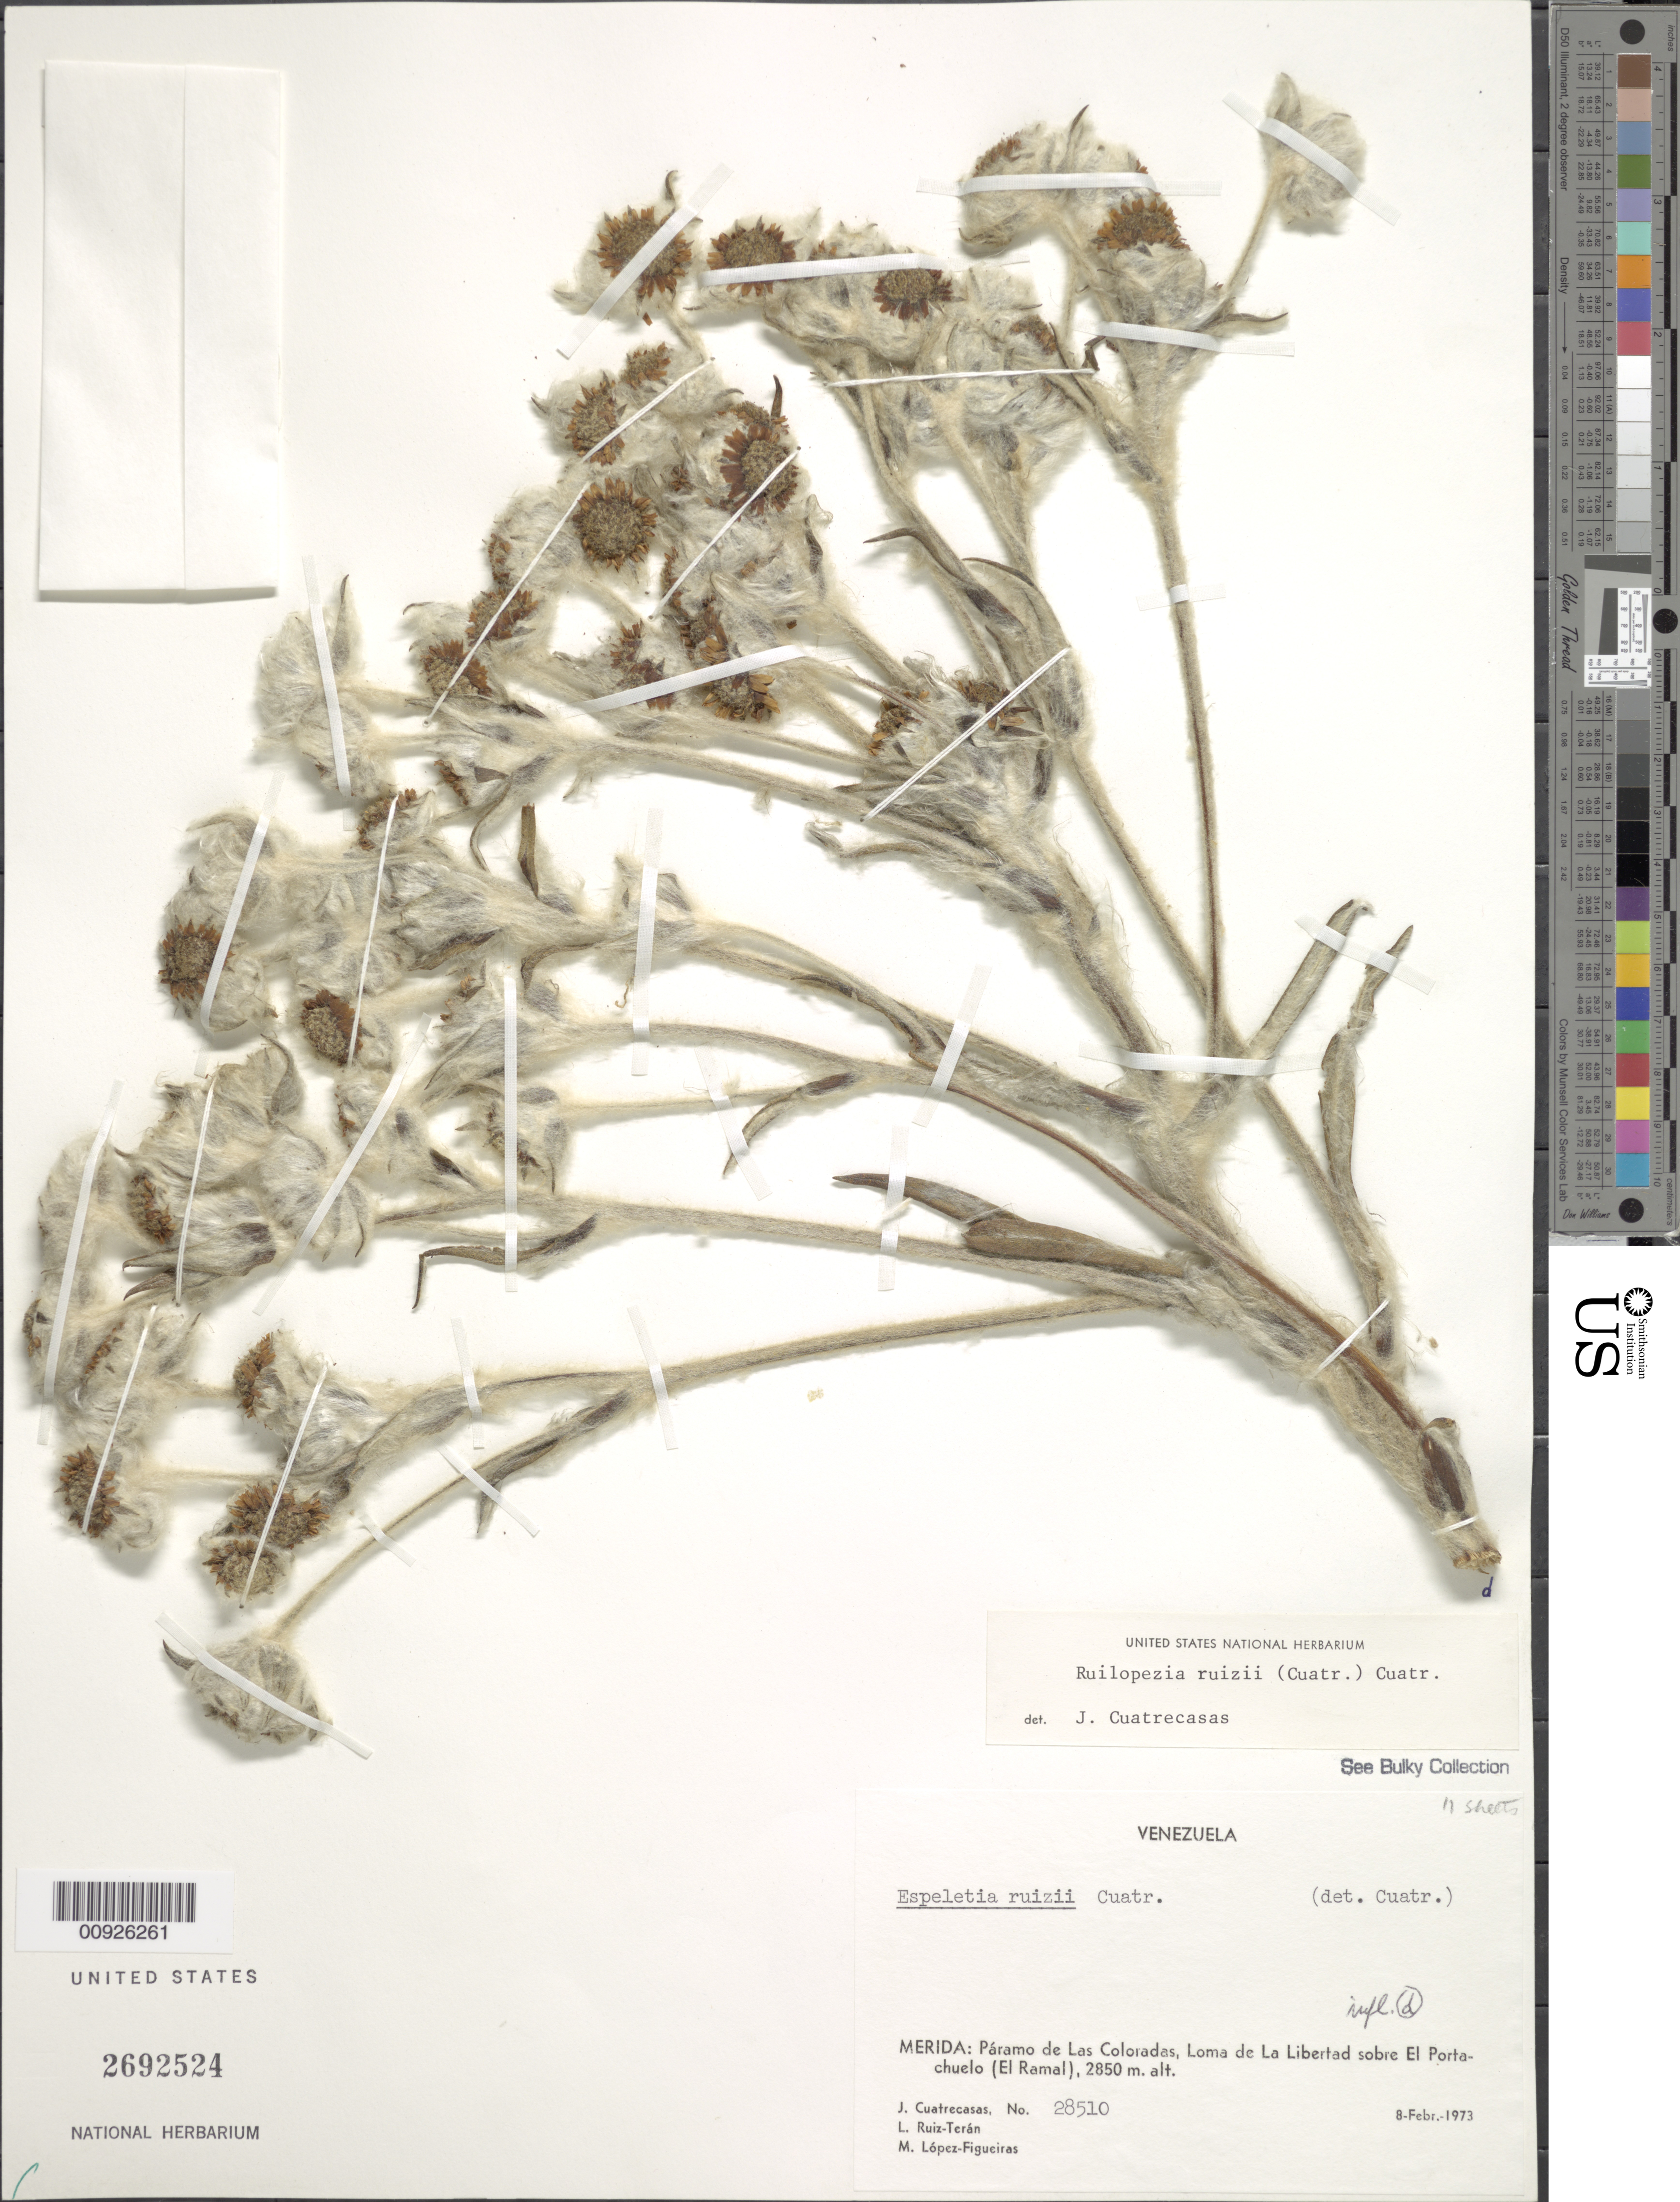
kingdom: Plantae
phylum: Tracheophyta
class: Magnoliopsida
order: Asterales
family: Asteraceae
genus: Ruilopezia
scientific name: Ruilopezia ruizii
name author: (Cuatrec.) Cuatrec.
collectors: J. Cuatrecasas, L. E. Ruíz-Terán & M. López Figueiras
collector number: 28510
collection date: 1973-02-08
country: Venezuela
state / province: Mérida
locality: P. de las Coloradas. Loma de la Libertad sobre El Portachuelo (El Ramal)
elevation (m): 2850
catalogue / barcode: US 2692524